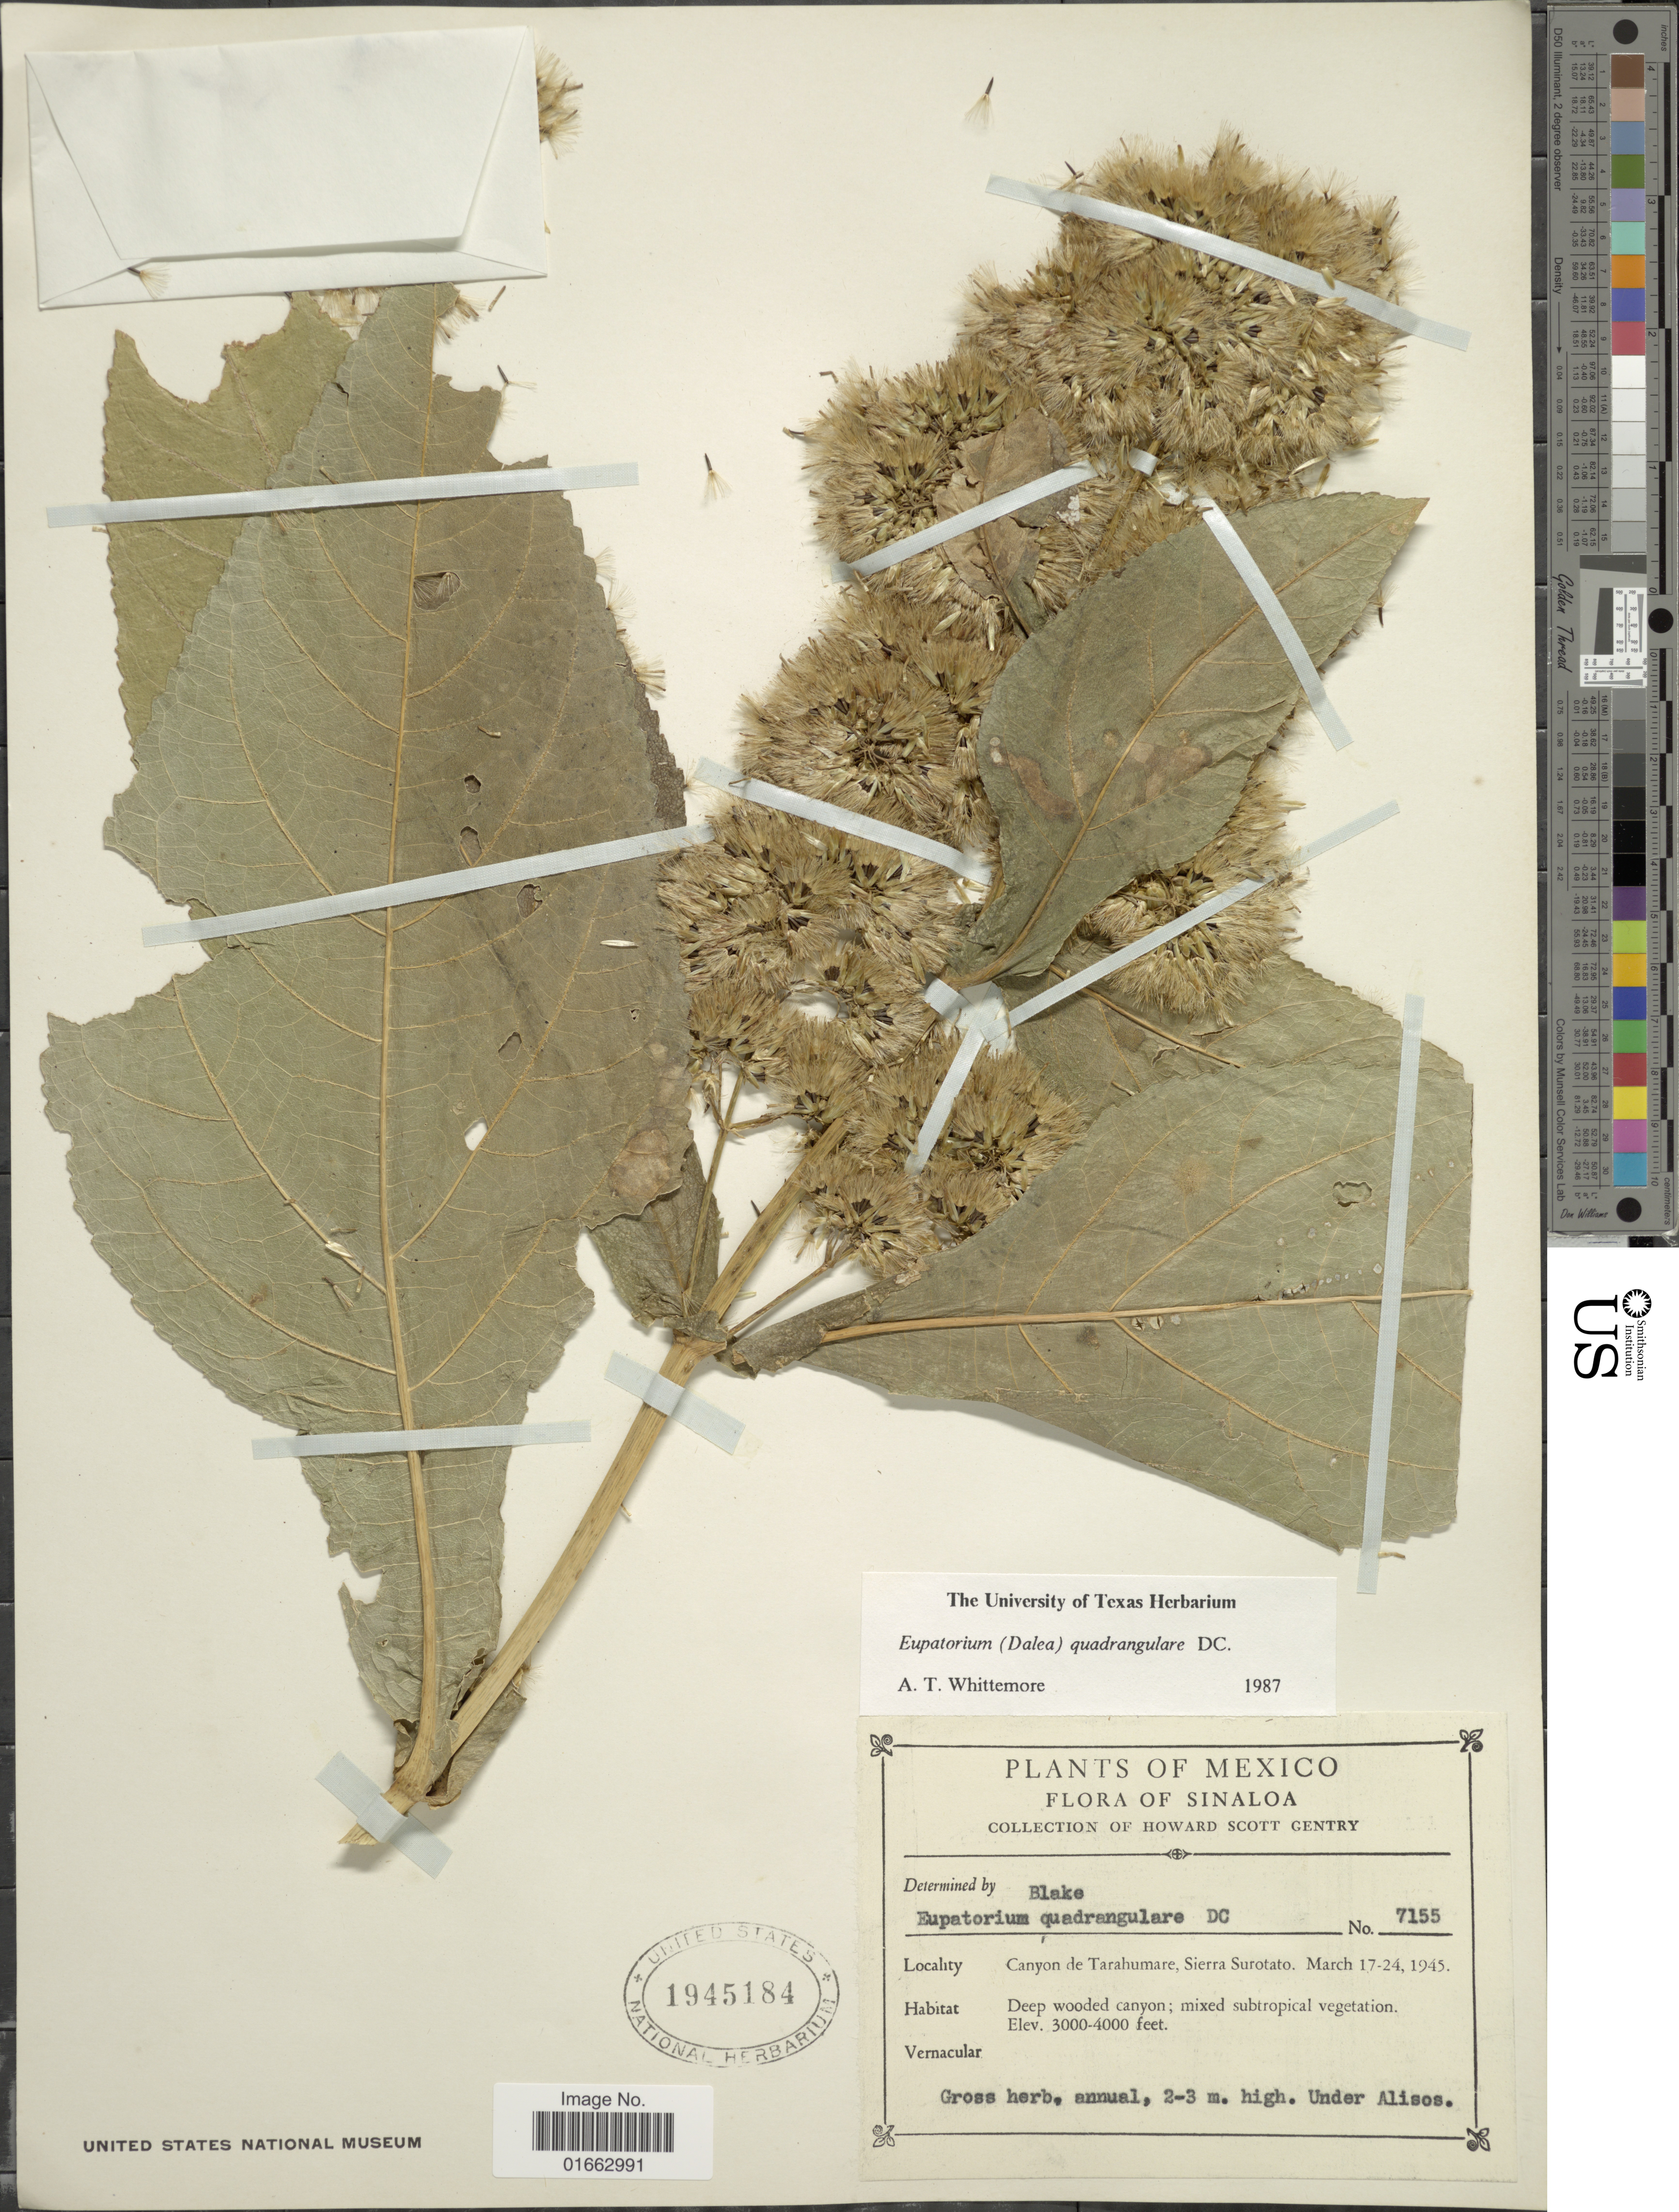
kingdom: Plantae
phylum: Tracheophyta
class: Magnoliopsida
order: Asterales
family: Asteraceae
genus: Critonia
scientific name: Critonia quadrangularis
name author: (DC.) R.M. King & H. Rob.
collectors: H. S. Gentry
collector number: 7155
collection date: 1945-03-17/1945-03-24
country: Mexico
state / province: Sinaloa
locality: Canyon de Tarahumare, Sierra Surotato, deep wooded canyon; mixed subtropical vegetation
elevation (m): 914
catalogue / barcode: US 1945184